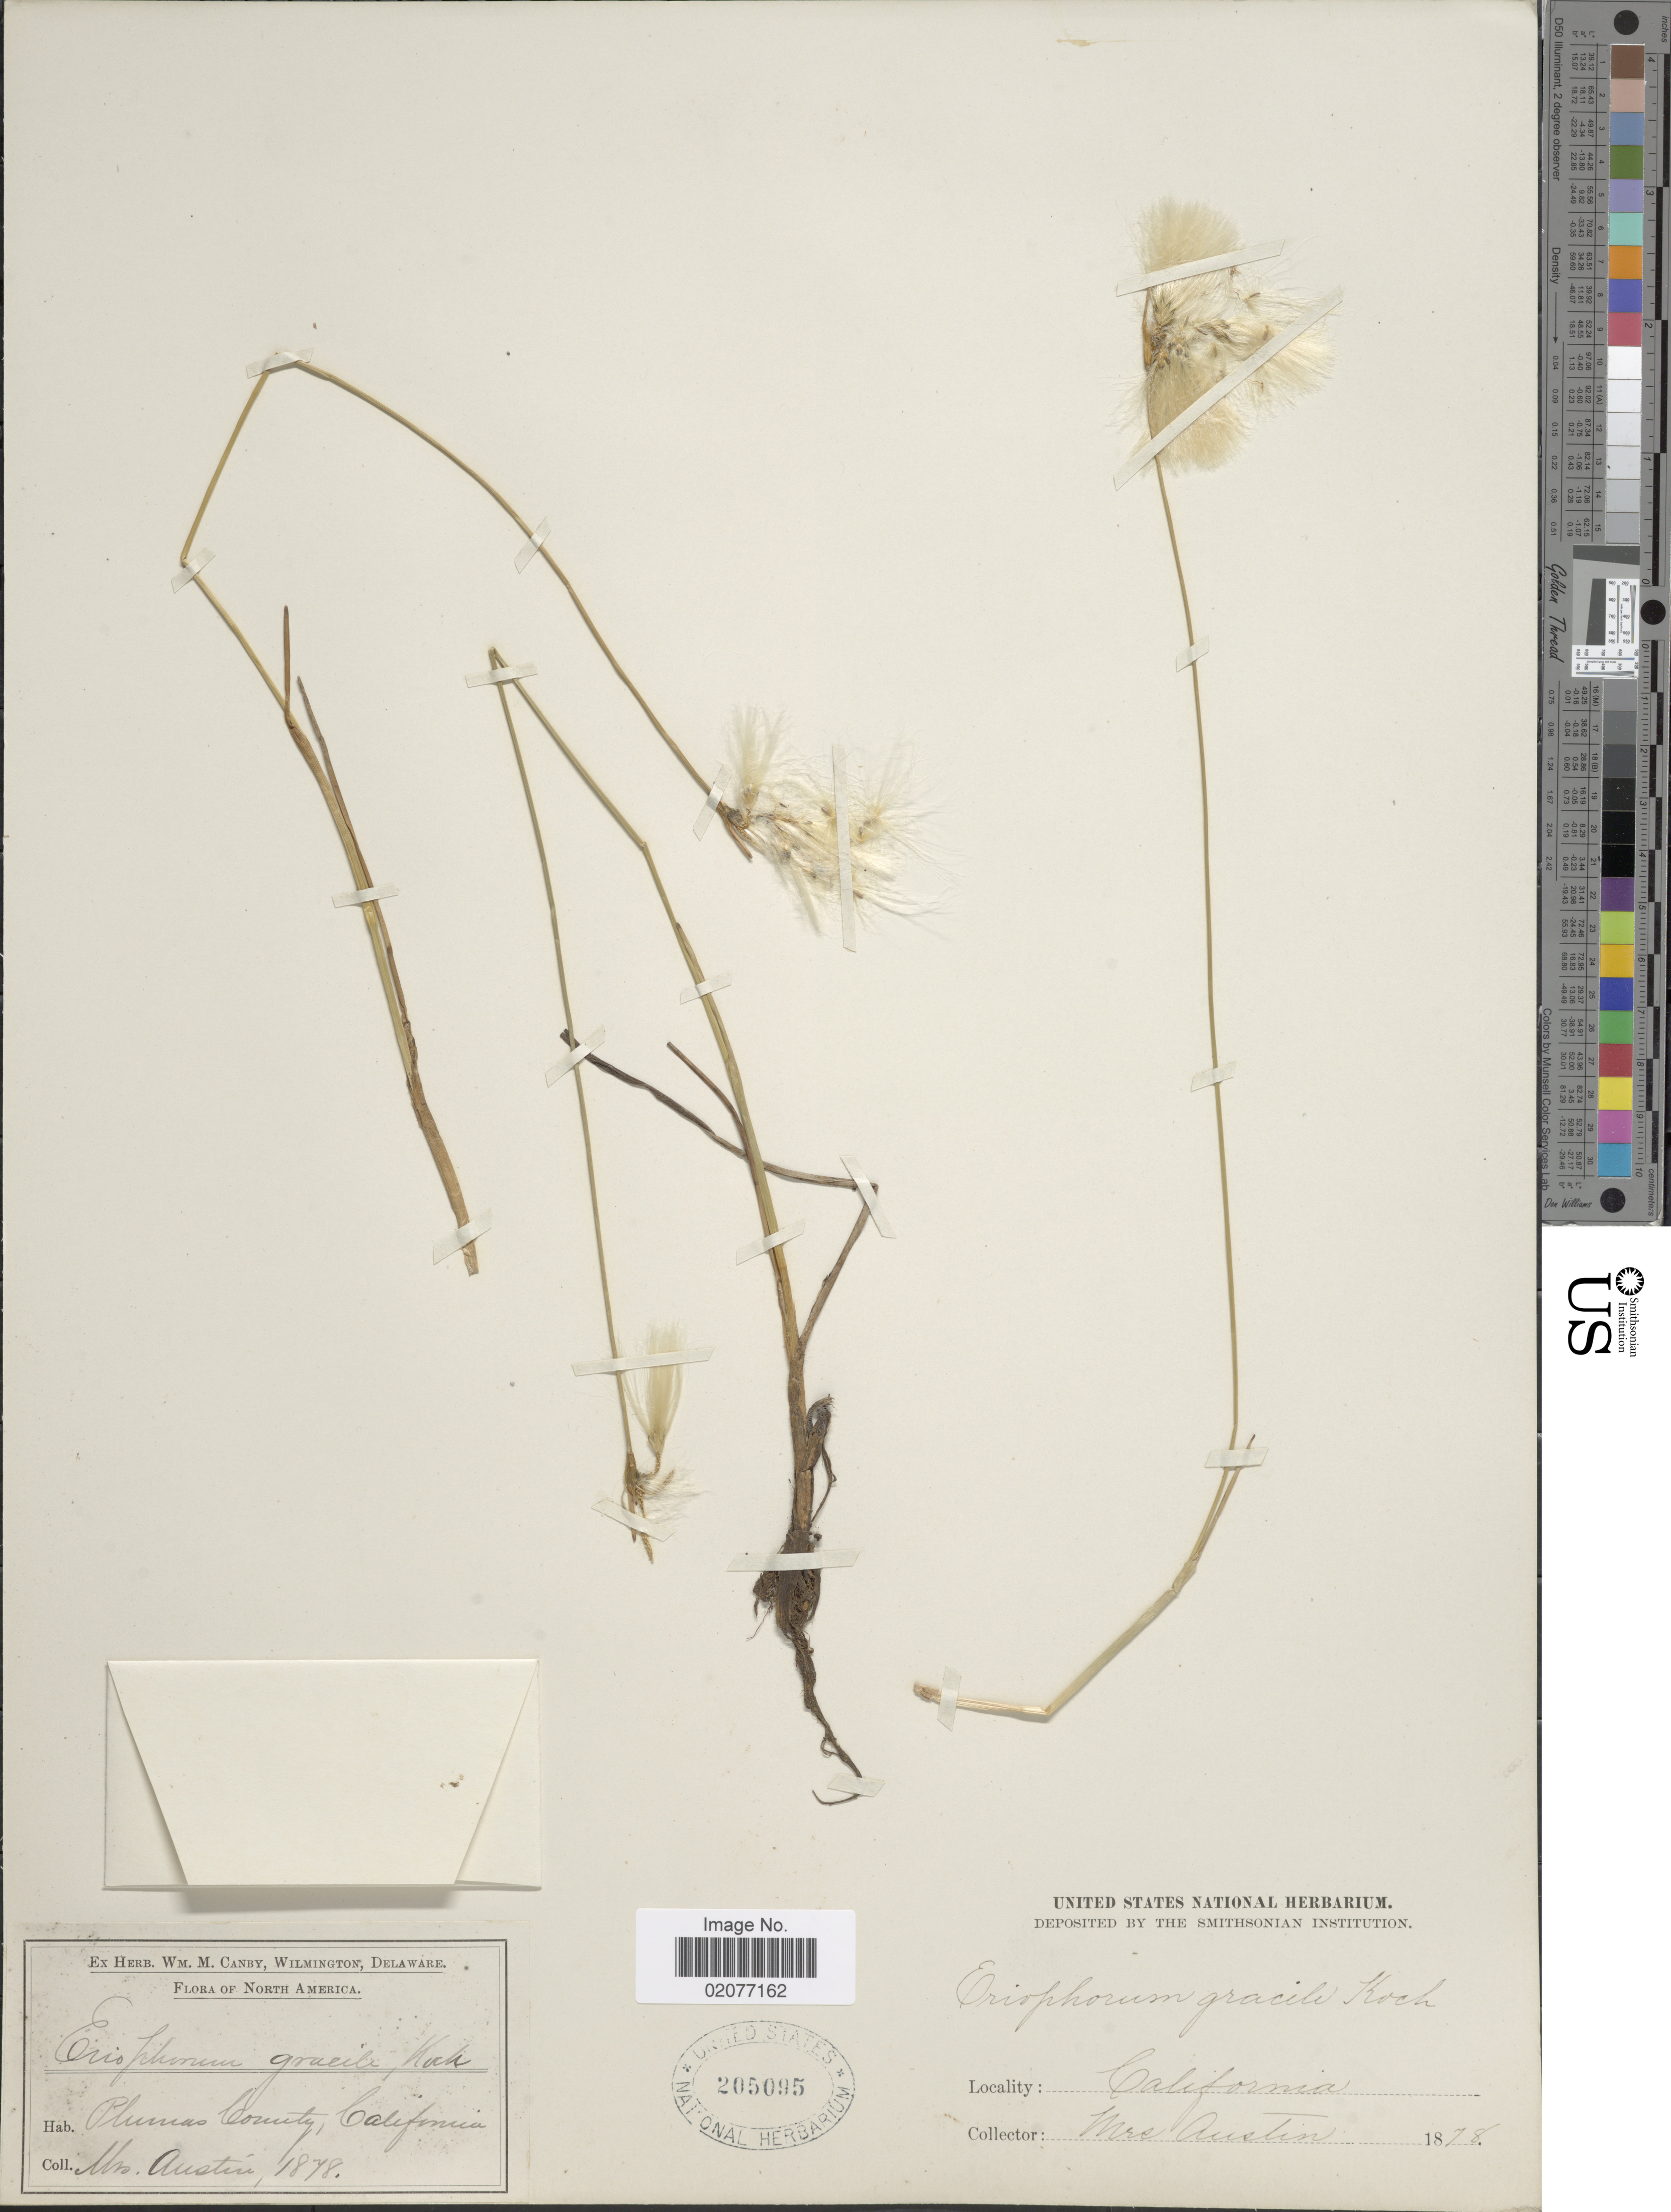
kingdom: Plantae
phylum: Tracheophyta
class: Liliopsida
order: Poales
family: Cyperaceae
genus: Eriophorum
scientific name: Eriophorum gracile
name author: W.D.J. Koch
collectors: Austin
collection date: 1878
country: United States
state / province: California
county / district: Plumas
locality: Plumas County, California.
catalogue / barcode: US 205095